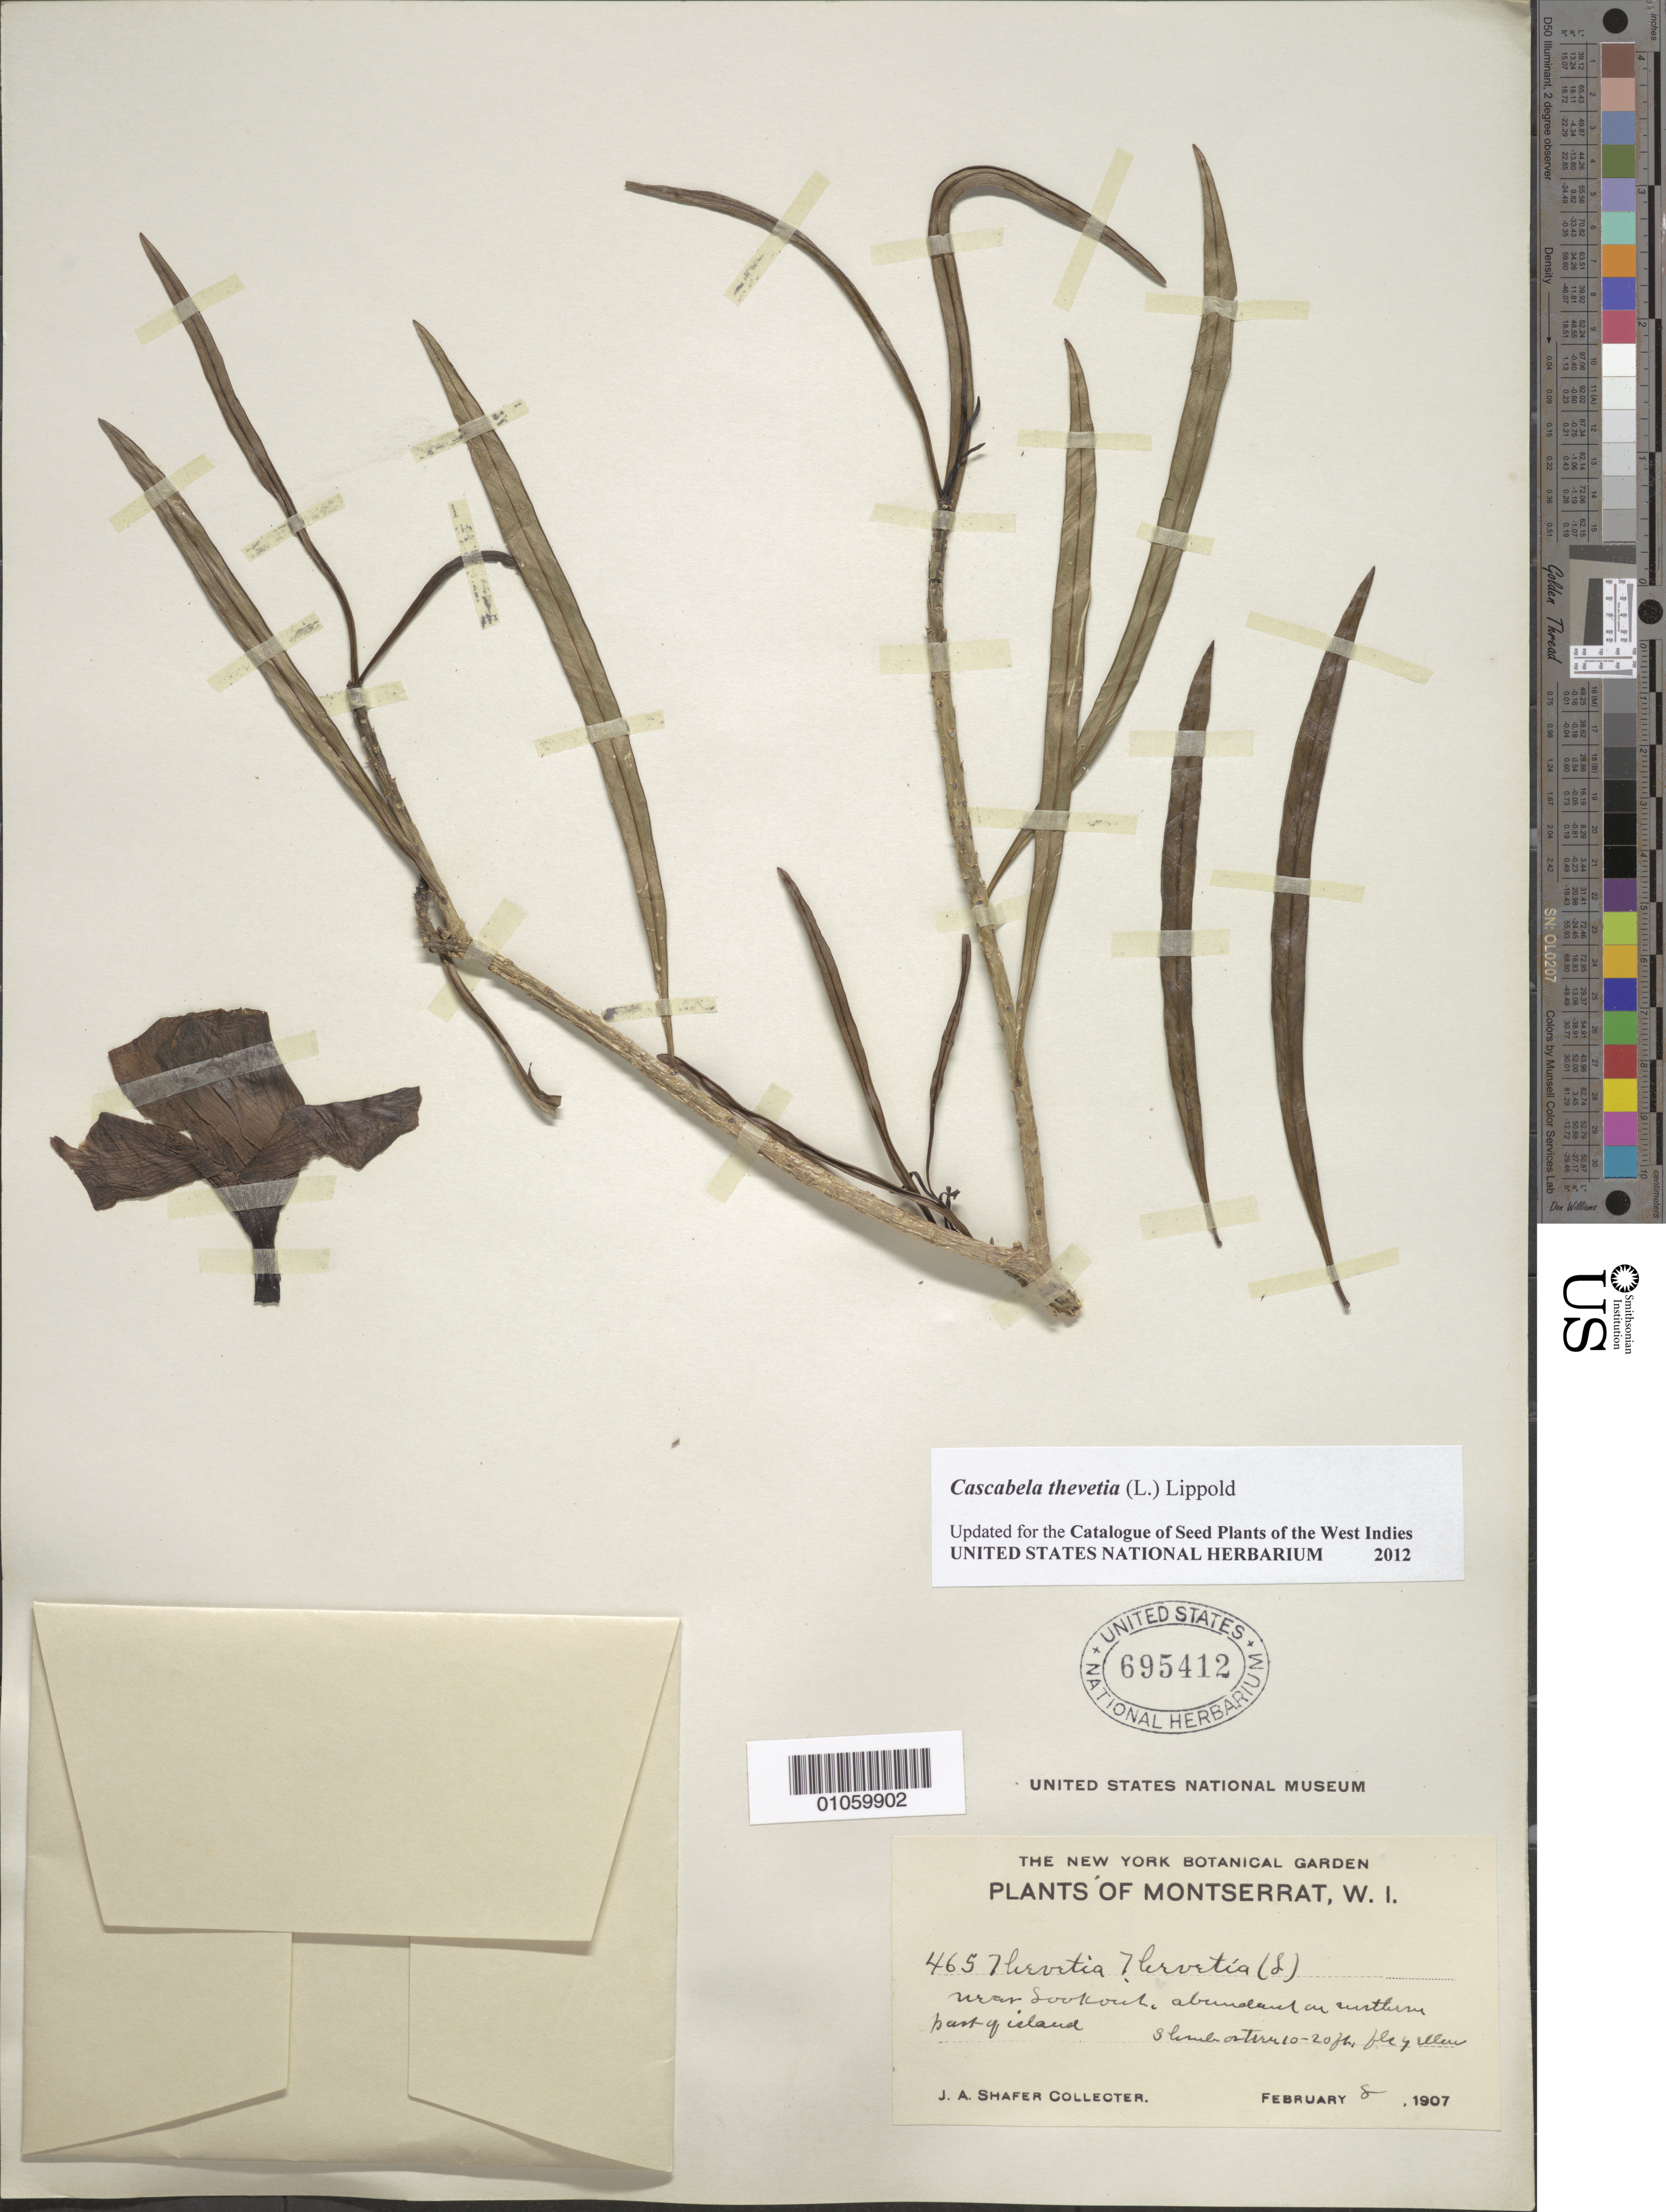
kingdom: Plantae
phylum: Tracheophyta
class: Magnoliopsida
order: Gentianales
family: Apocynaceae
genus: Cascabela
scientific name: Cascabela thevetia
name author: (L.) Lippold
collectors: J. A. Shafer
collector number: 4657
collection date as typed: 08 Feb 1907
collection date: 1907-02-08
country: Montserrat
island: Montserrat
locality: Near Lookout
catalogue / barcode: US 695412